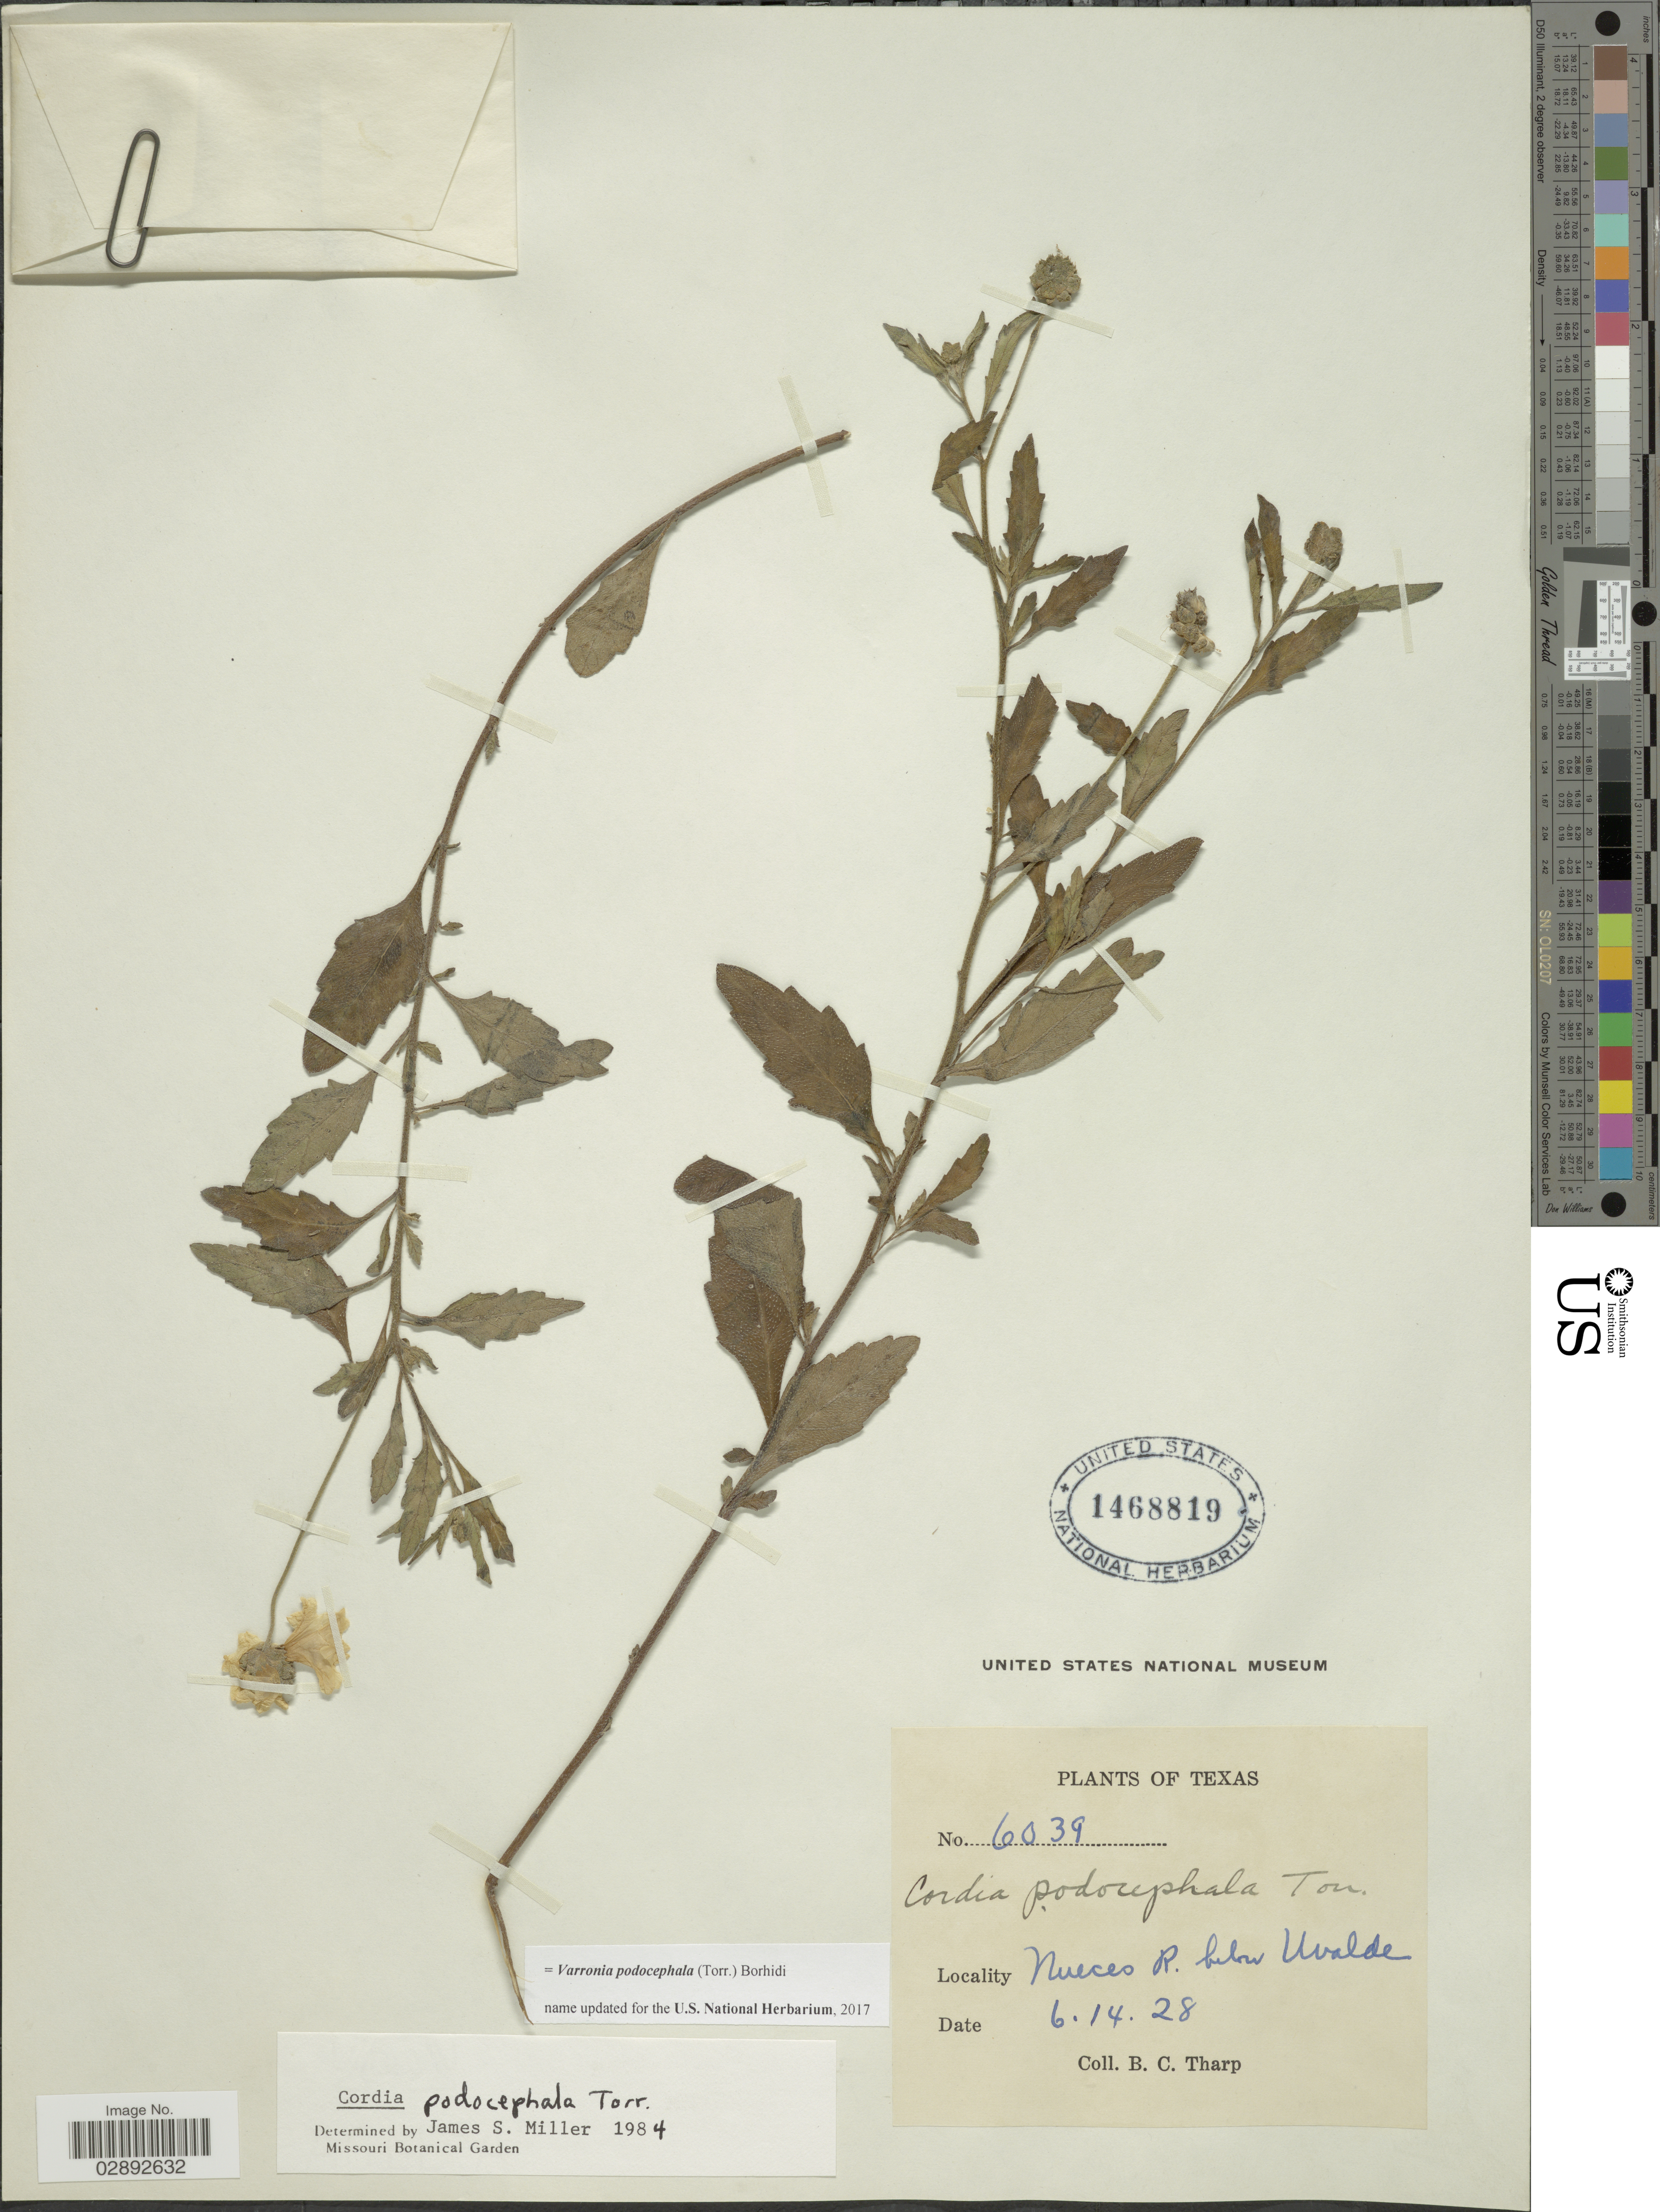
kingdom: Plantae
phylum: Tracheophyta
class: Magnoliopsida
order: Boraginales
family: Cordiaceae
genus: Varronia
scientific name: Varronia podocephala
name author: (Torr.) Borhidi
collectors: B. C. Tharp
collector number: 6039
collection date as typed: Transcribed d/m/y: 14/6/28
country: United States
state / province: Texas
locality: Nueces R. below Uvalde.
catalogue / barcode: US 1468819